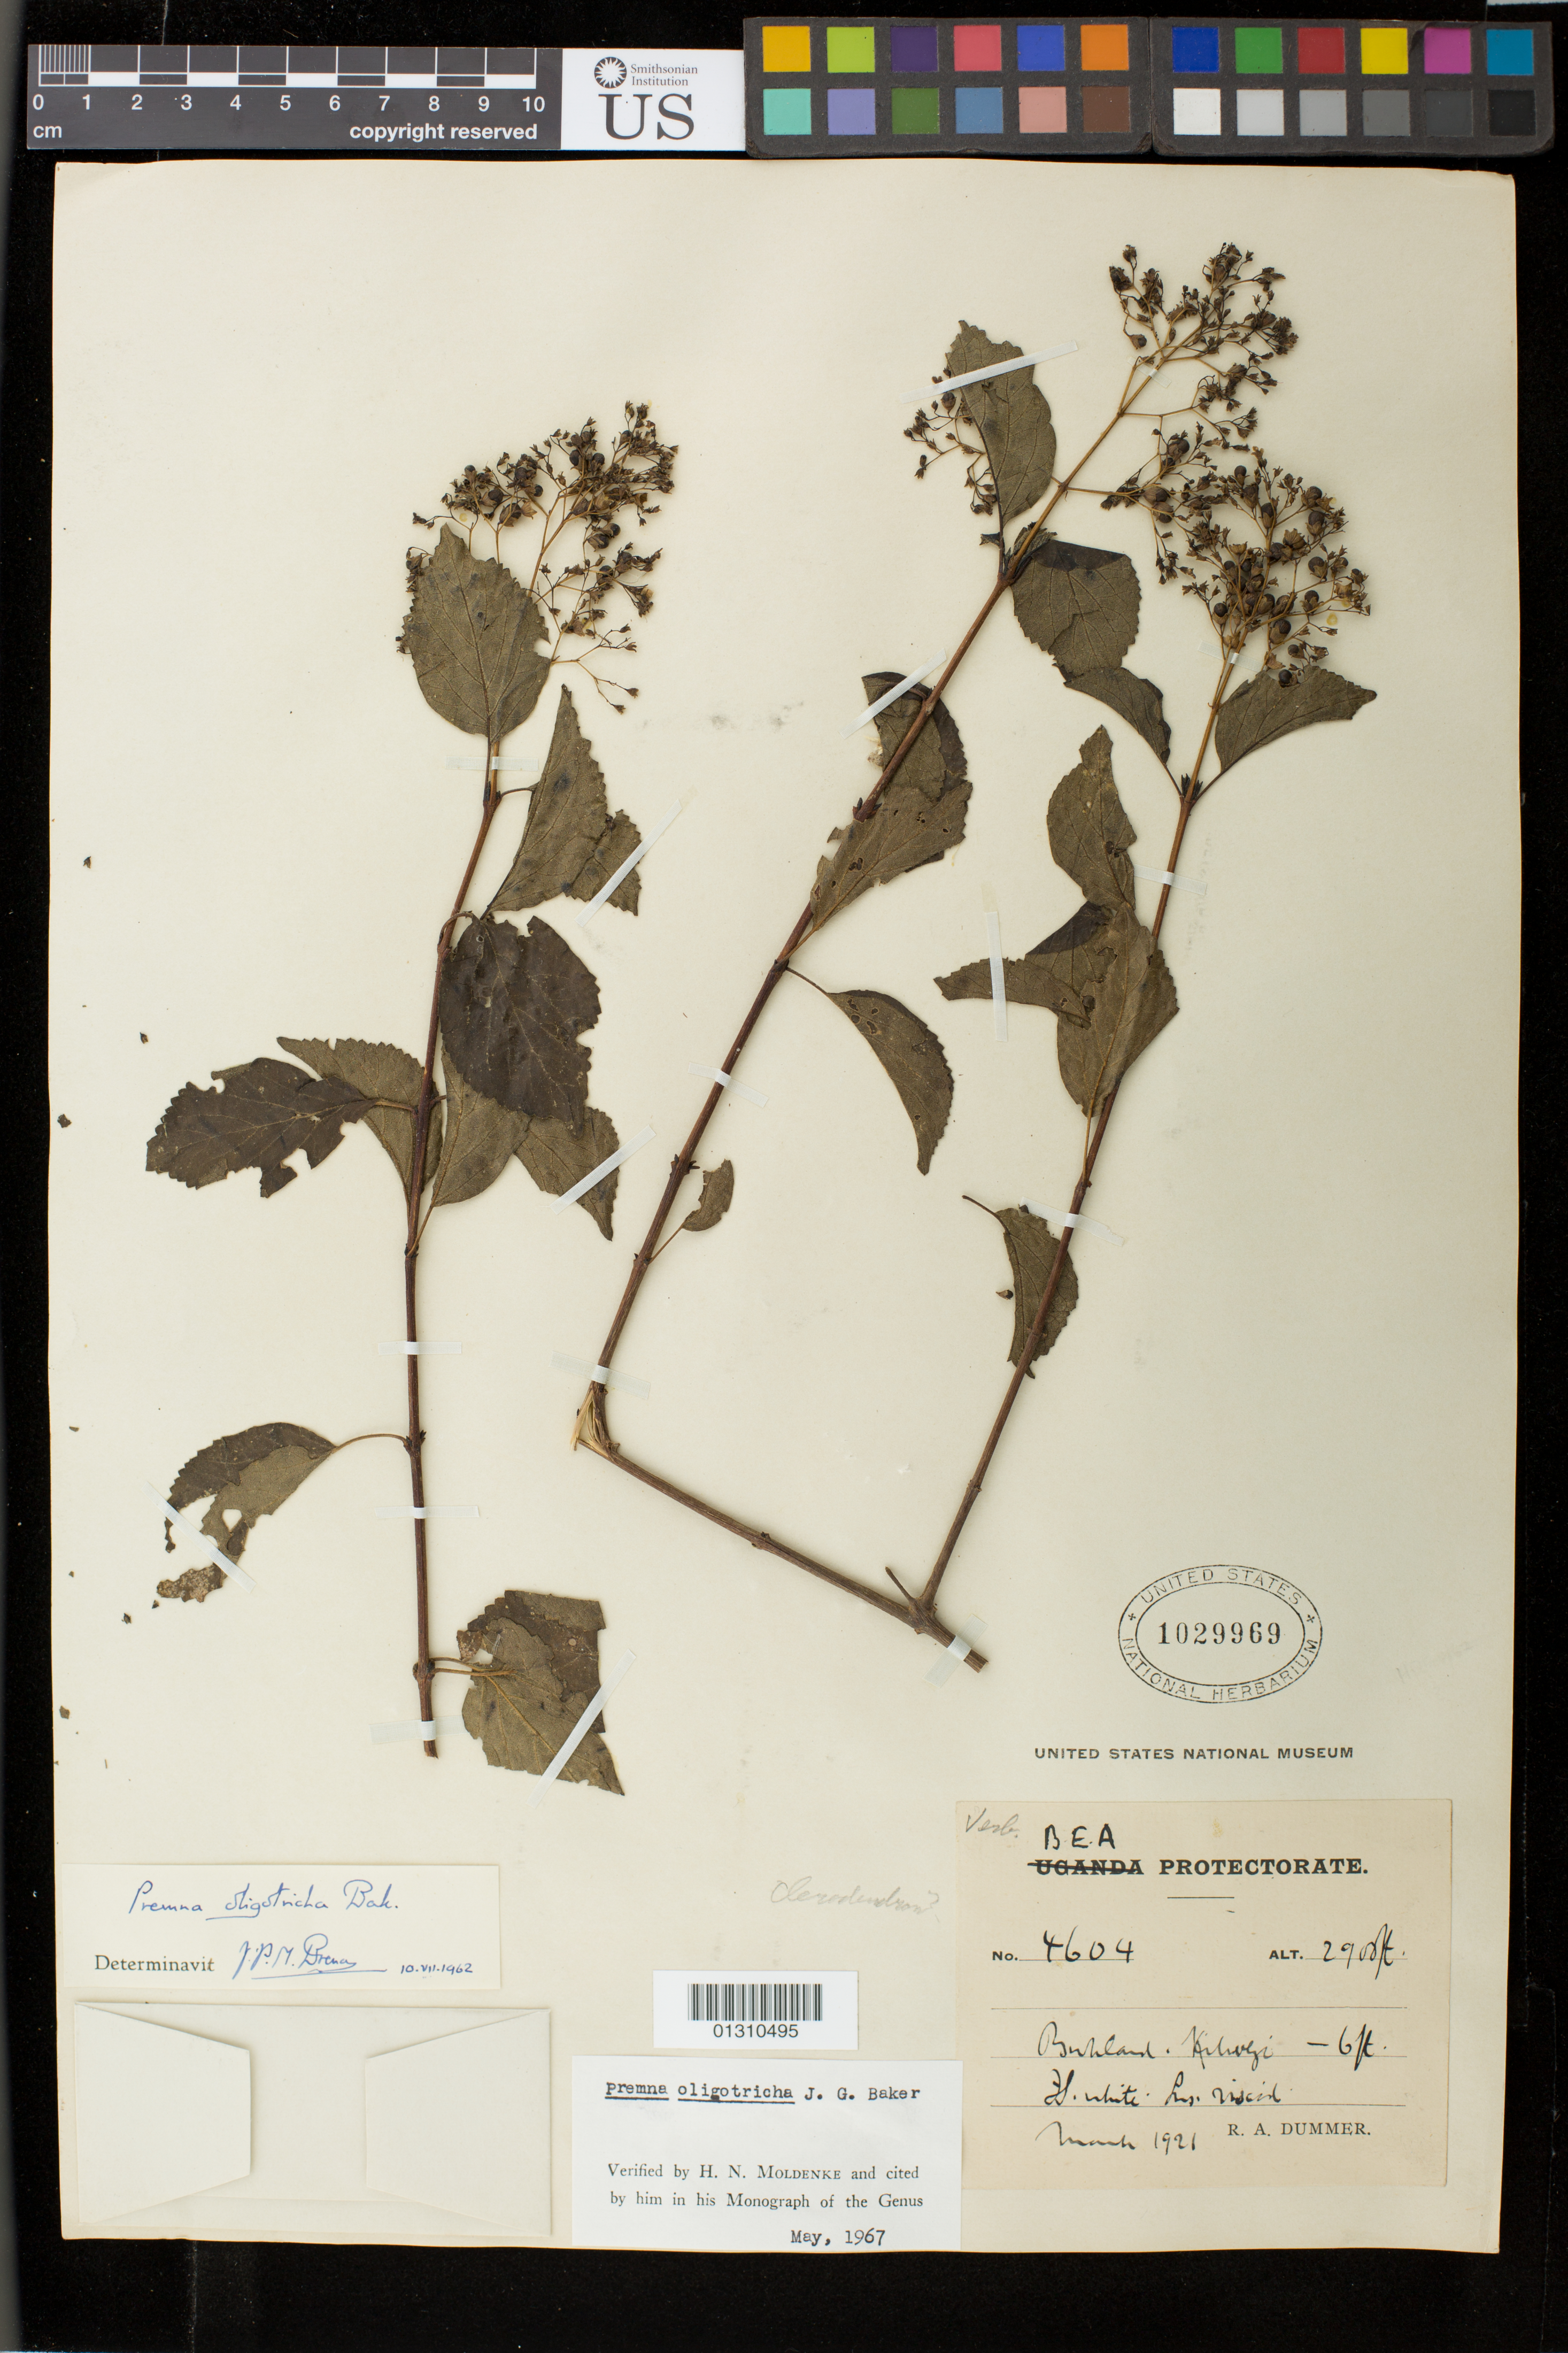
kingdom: Plantae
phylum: Tracheophyta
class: Magnoliopsida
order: Lamiales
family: Lamiaceae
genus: Premna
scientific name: Premna oligotricha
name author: Baker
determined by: Moldenke, H. N.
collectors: R. A. Dümmer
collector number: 4604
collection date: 1921-03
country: Kenya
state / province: Makueni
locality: B.E.A. Protectorate. Bushland, Kibwezi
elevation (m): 884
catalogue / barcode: US 1029969